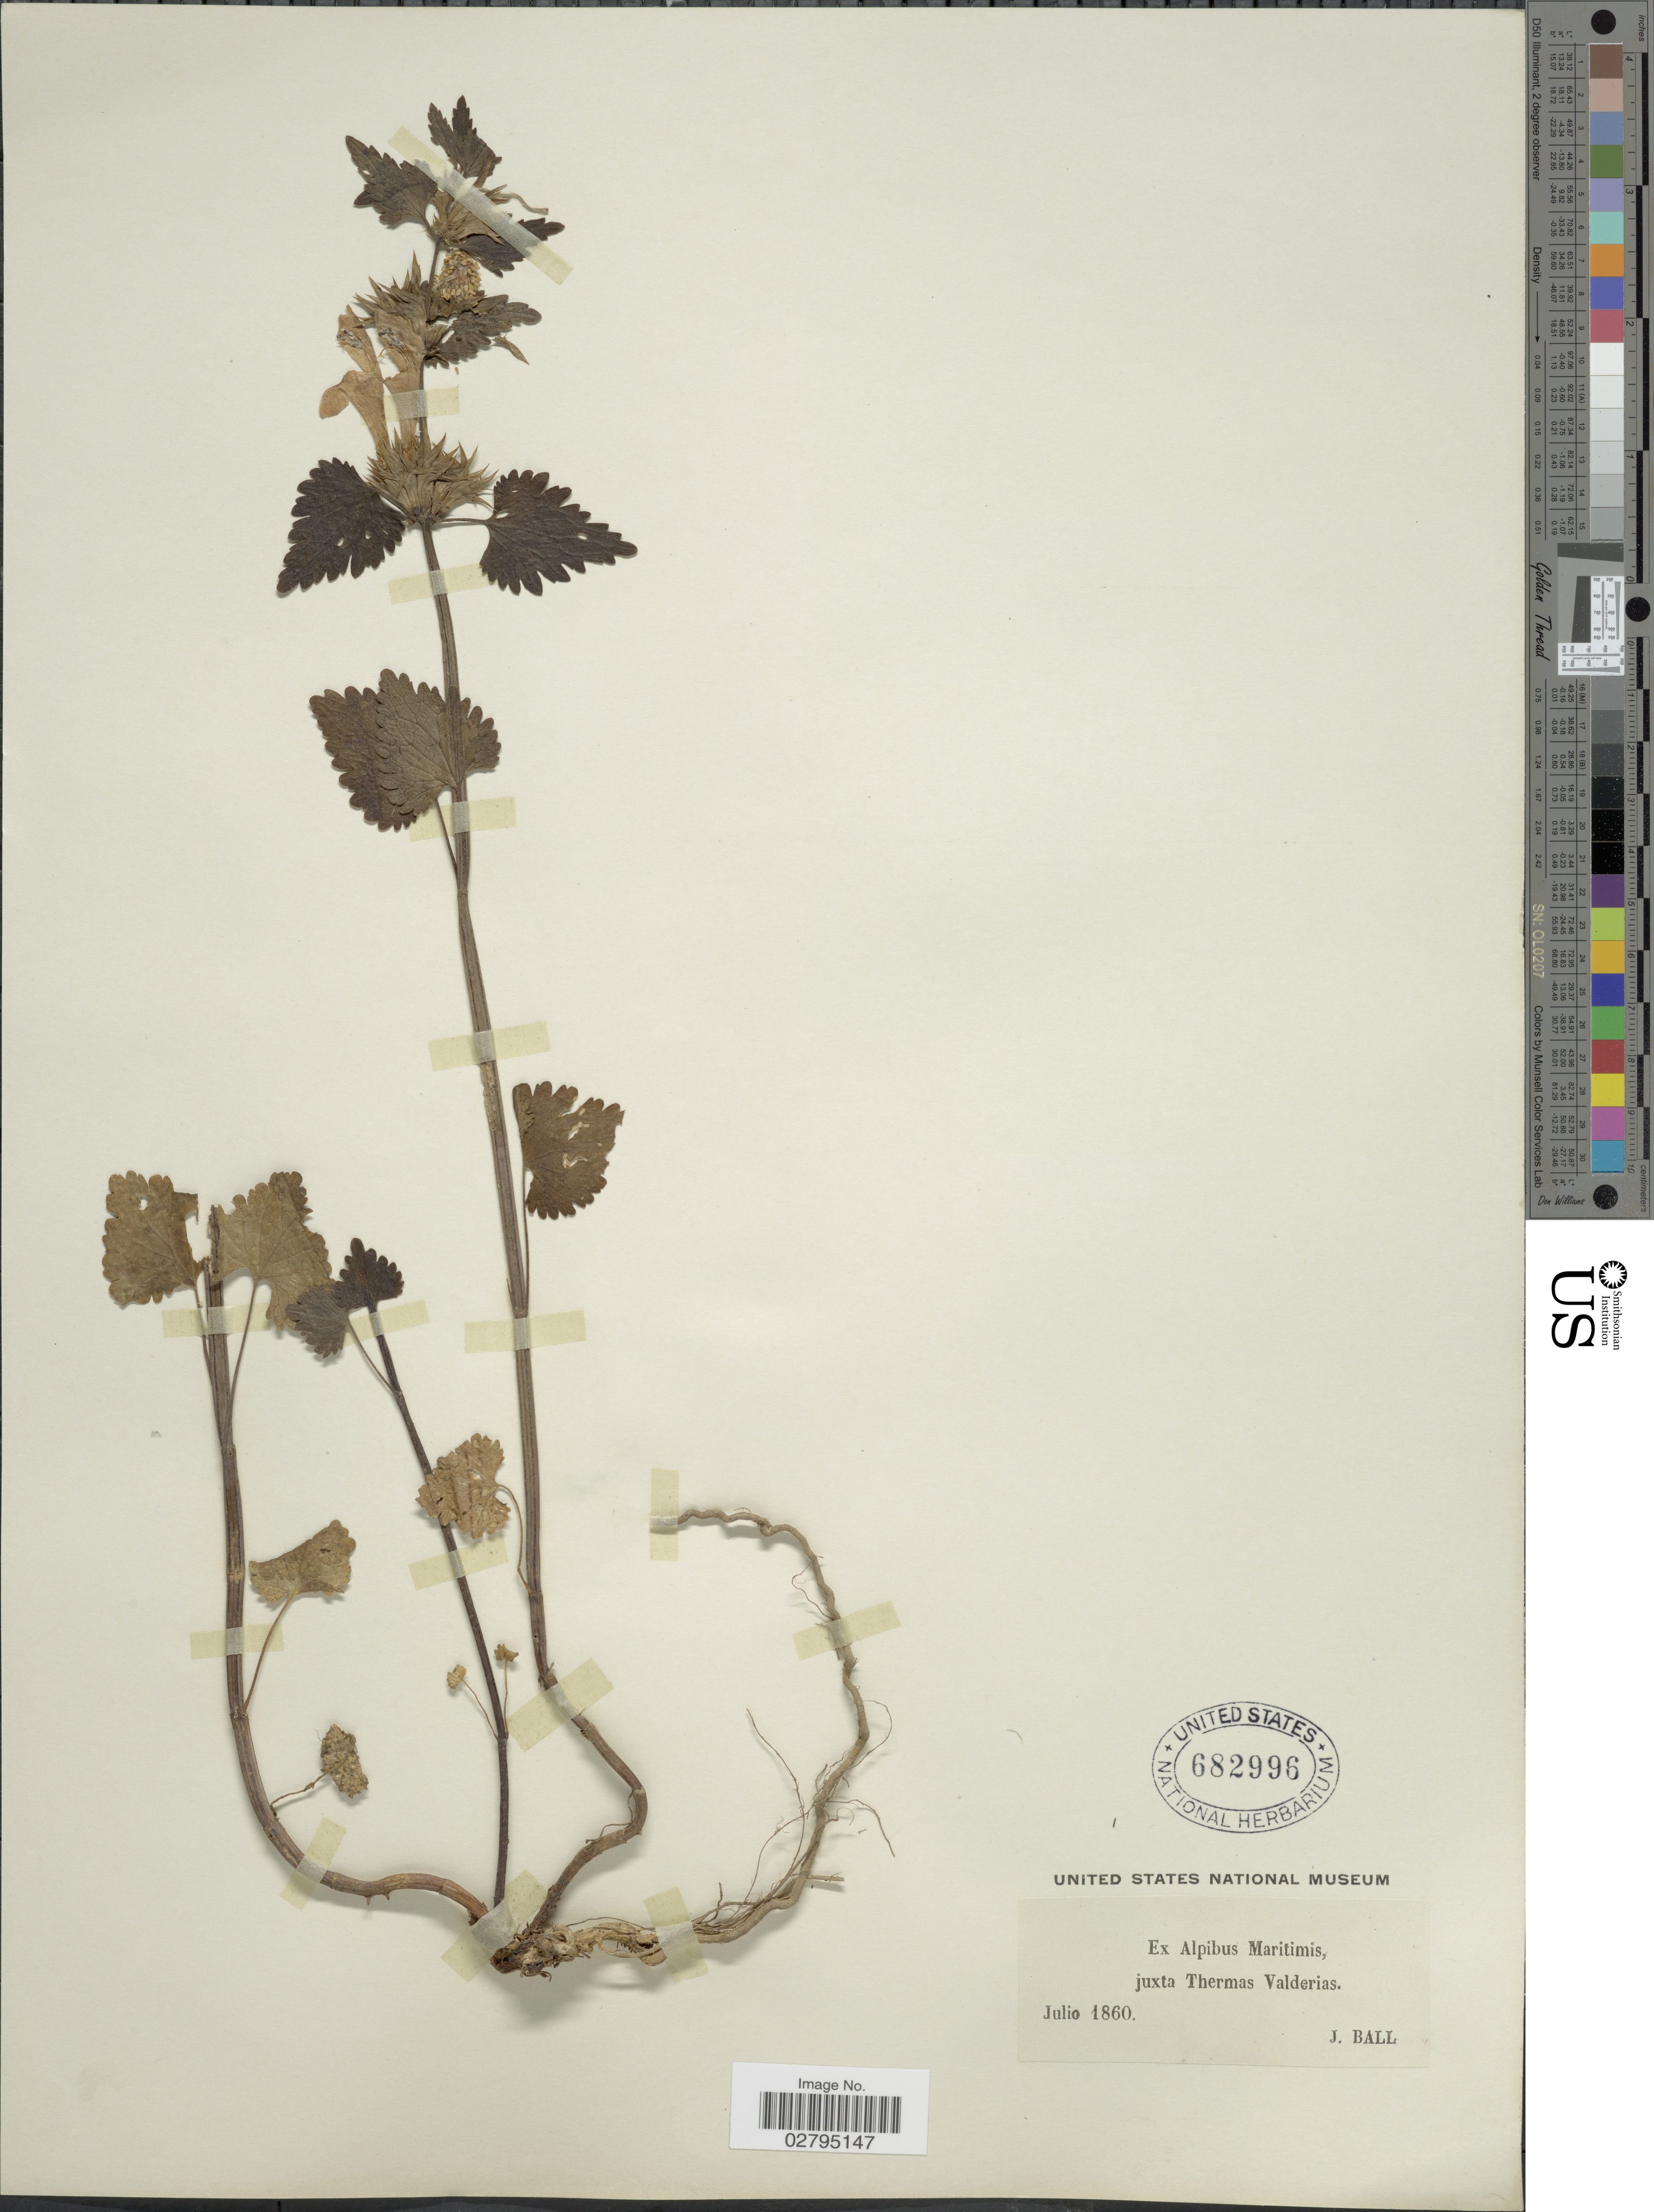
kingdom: Plantae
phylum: Tracheophyta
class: Magnoliopsida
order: Lamiales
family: Lamiaceae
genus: Lamium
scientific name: Lamium sp.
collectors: J. Ball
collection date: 1860-07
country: Italy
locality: Alpibus Maritimis, juxta Thermas Valderias.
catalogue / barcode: US 682996